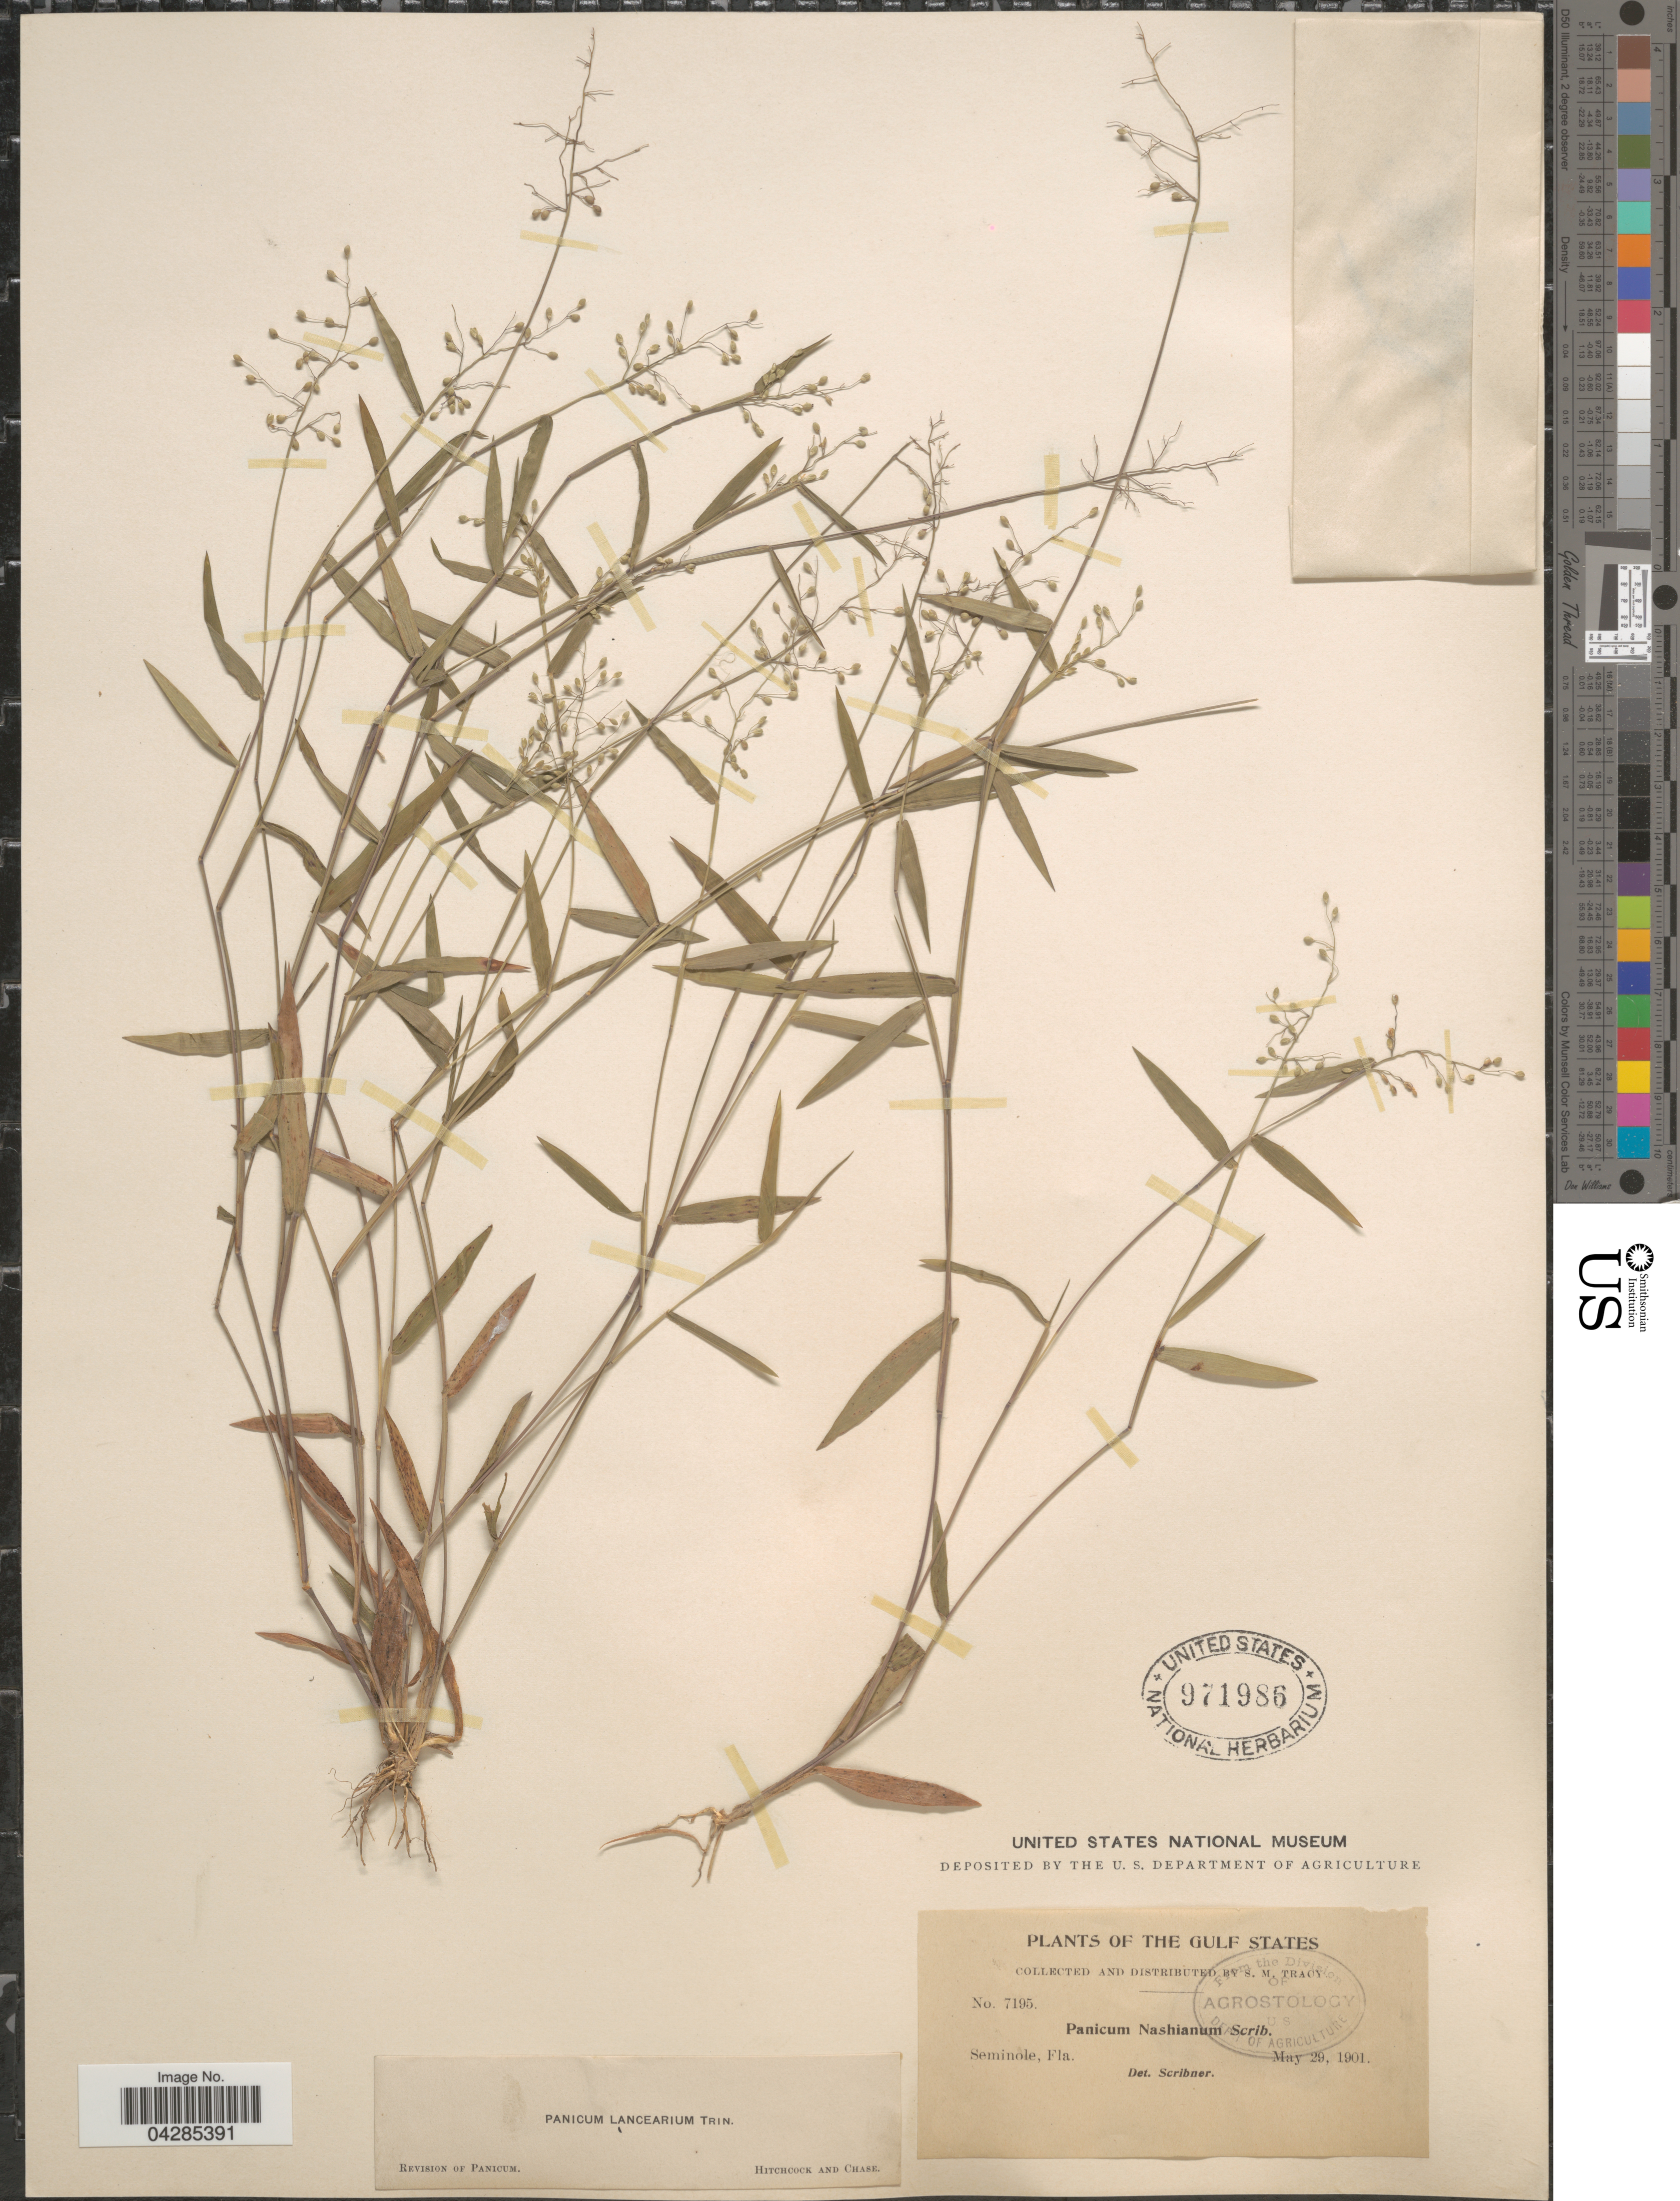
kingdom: Plantae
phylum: Tracheophyta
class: Liliopsida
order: Poales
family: Poaceae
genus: Dichanthelium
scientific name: Dichanthelium portoricense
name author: (Desv. ex Ham.) B.F. Hansen & Wunderlin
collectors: S. M. Tracy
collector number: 7195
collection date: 1901-05-29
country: United States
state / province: Florida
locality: Gulf States. Seminole.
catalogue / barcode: US 971986